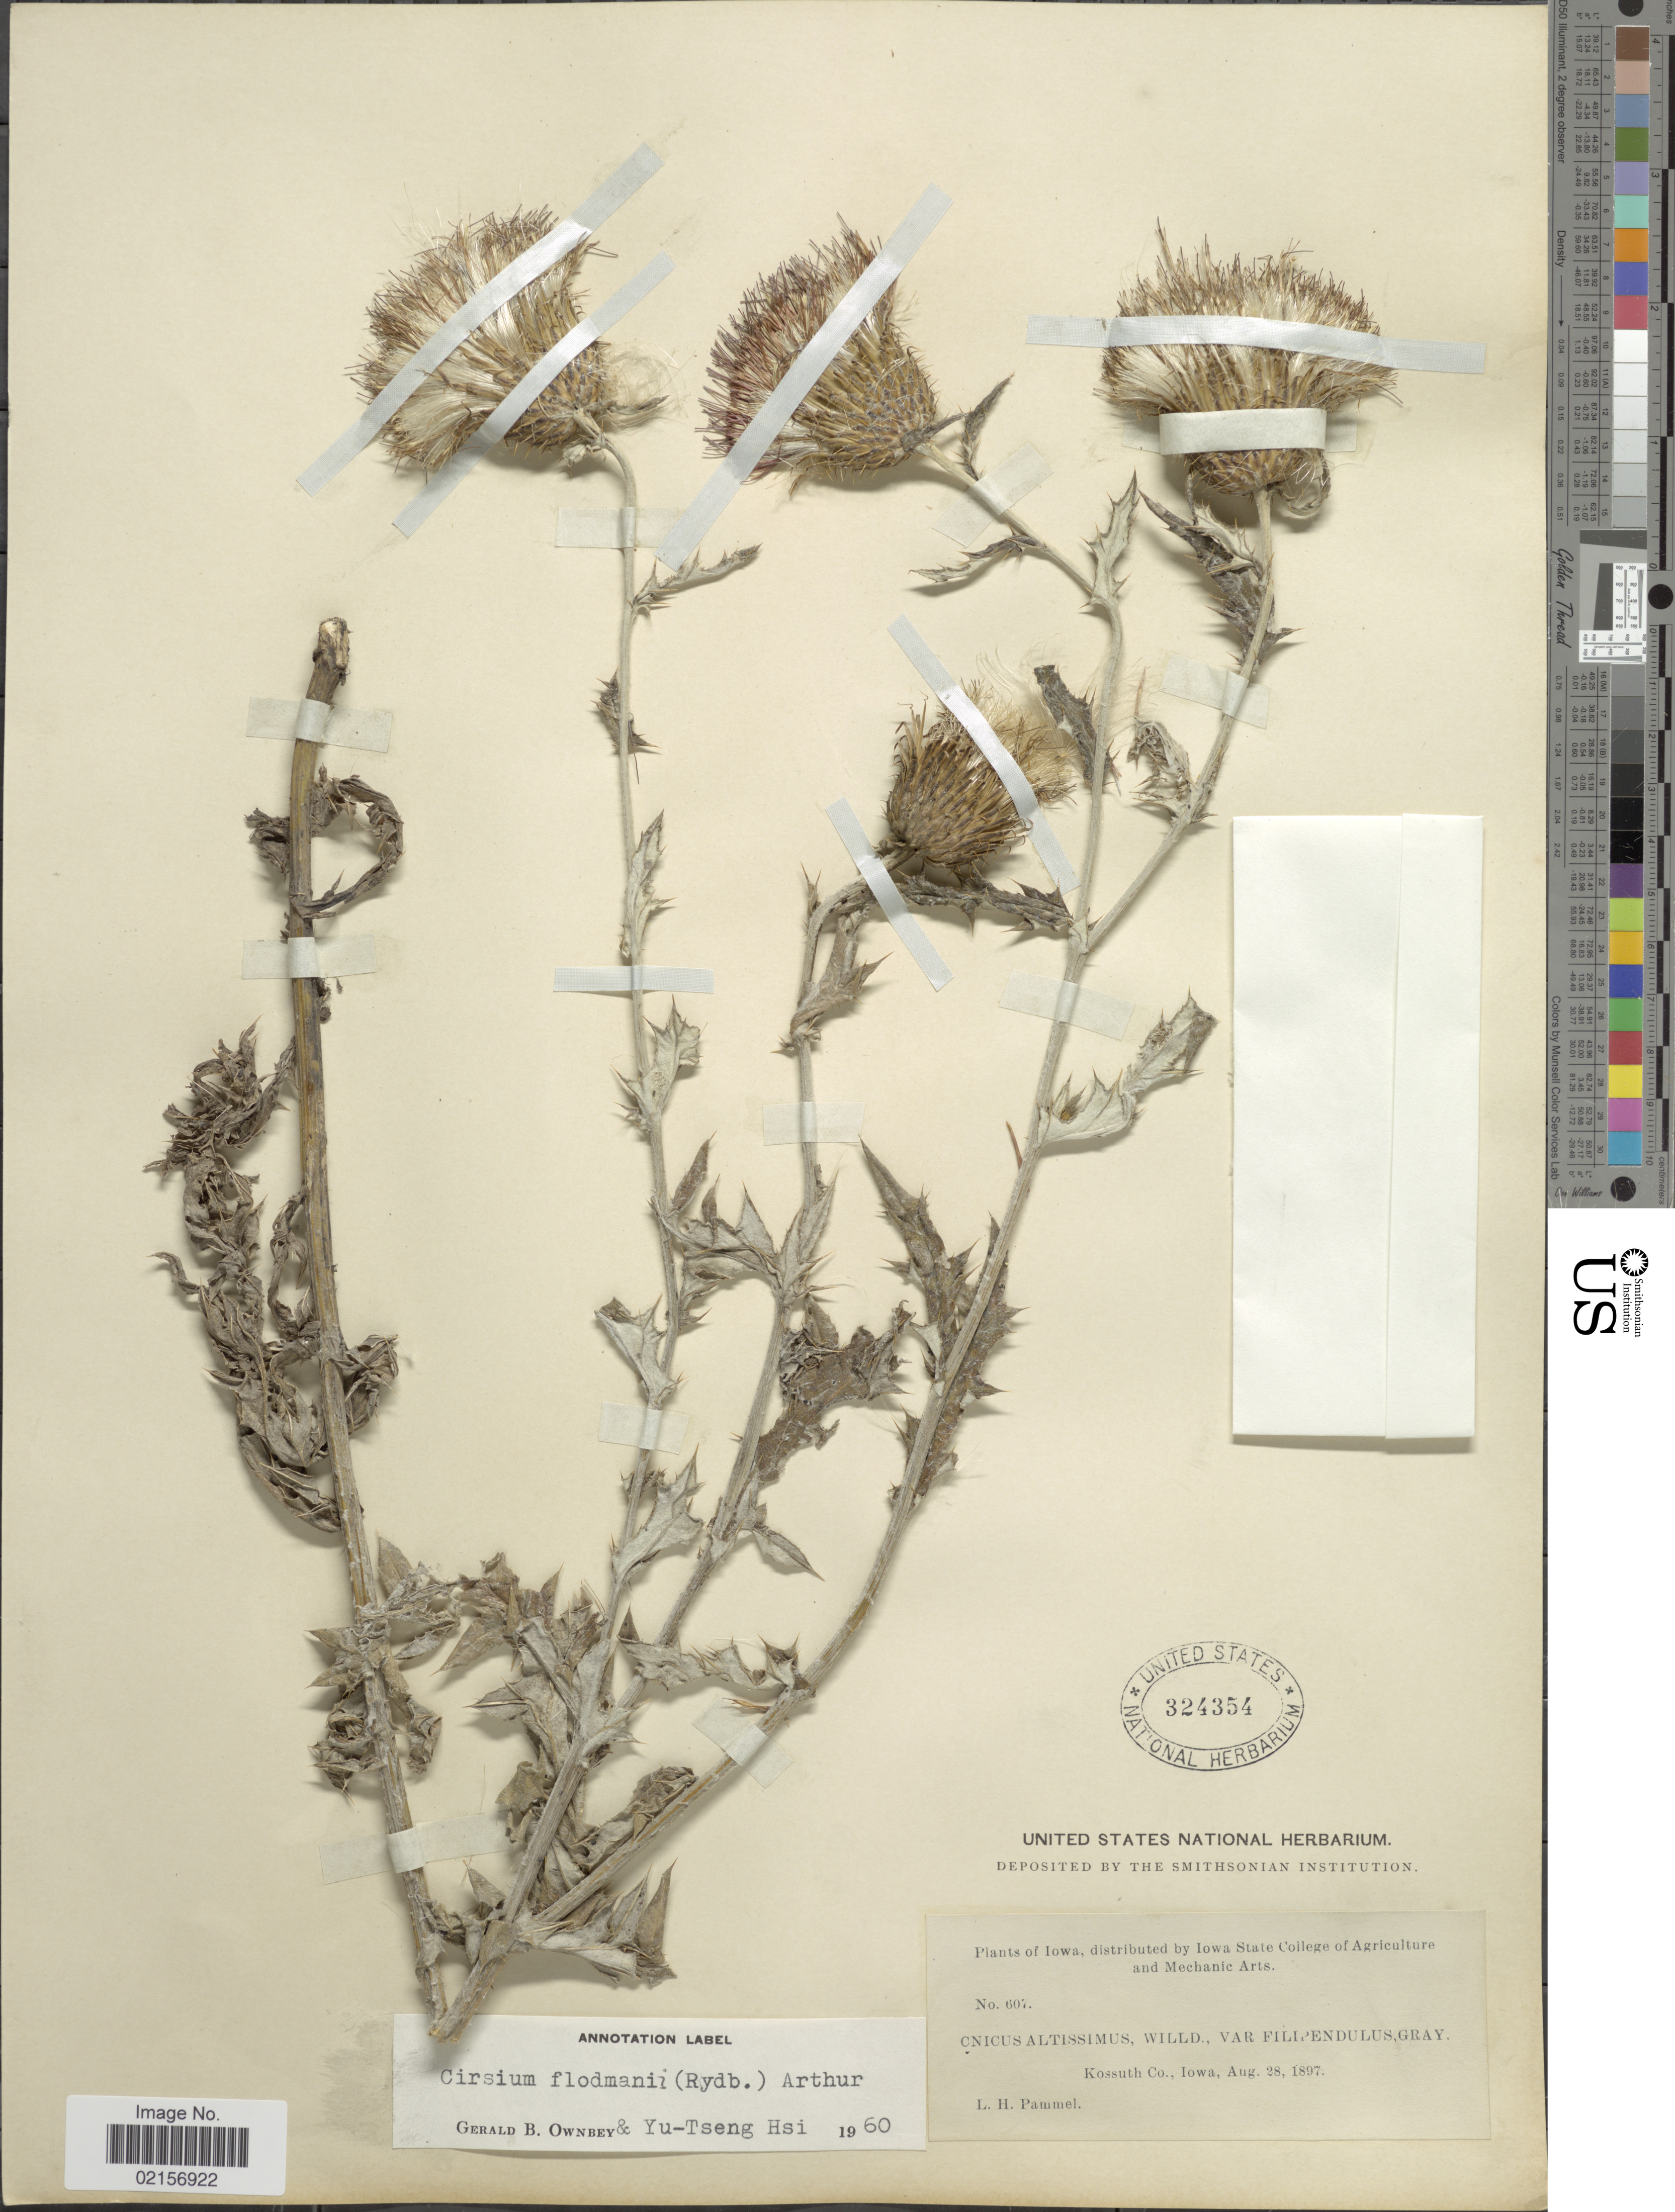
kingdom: Plantae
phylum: Tracheophyta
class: Magnoliopsida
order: Asterales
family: Asteraceae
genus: Cirsium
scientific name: Cirsium flodmanii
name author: (Rydb.) Arthur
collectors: L. Pammel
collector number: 607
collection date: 1897-08-28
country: United States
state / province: Iowa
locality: Kossuth Co.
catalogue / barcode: US 324354